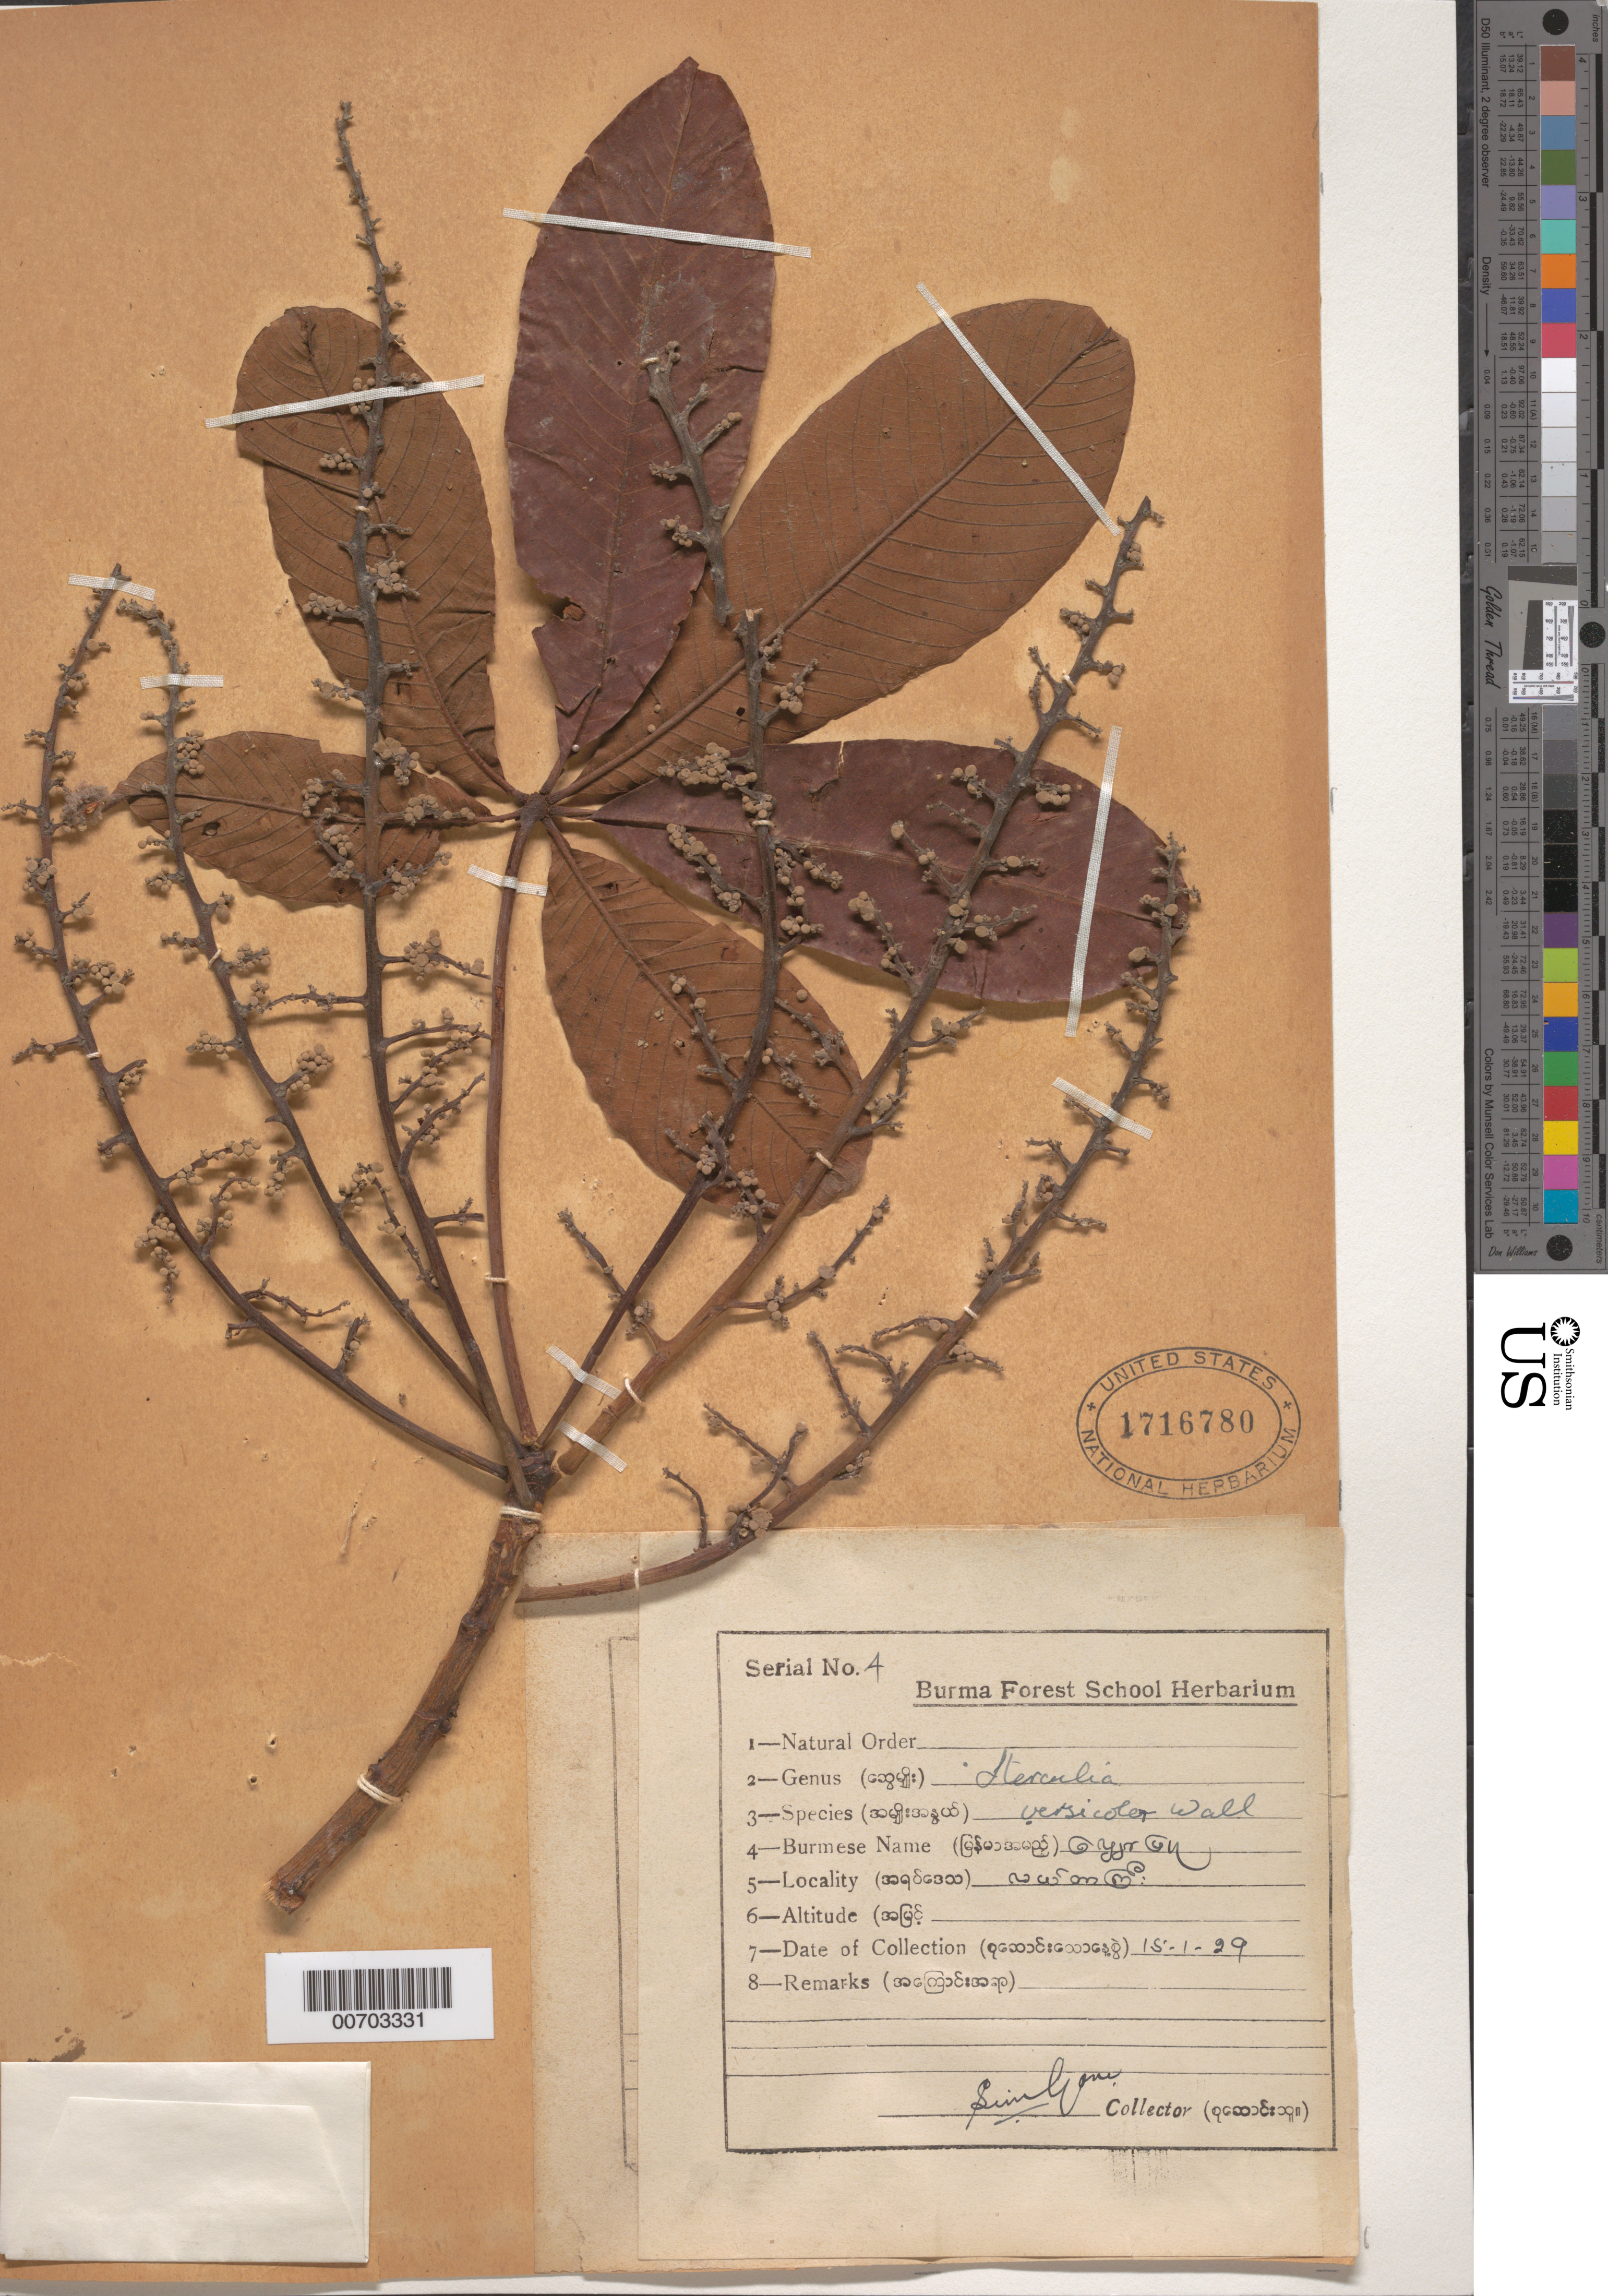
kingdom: Plantae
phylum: Tracheophyta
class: Magnoliopsida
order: Malvales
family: Malvaceae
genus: Sterculia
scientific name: Sterculia versicolor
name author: Wall.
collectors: Burma Forest School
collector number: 4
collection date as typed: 15 Jan 1929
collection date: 1929-01-15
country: Myanmar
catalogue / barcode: US 1716780